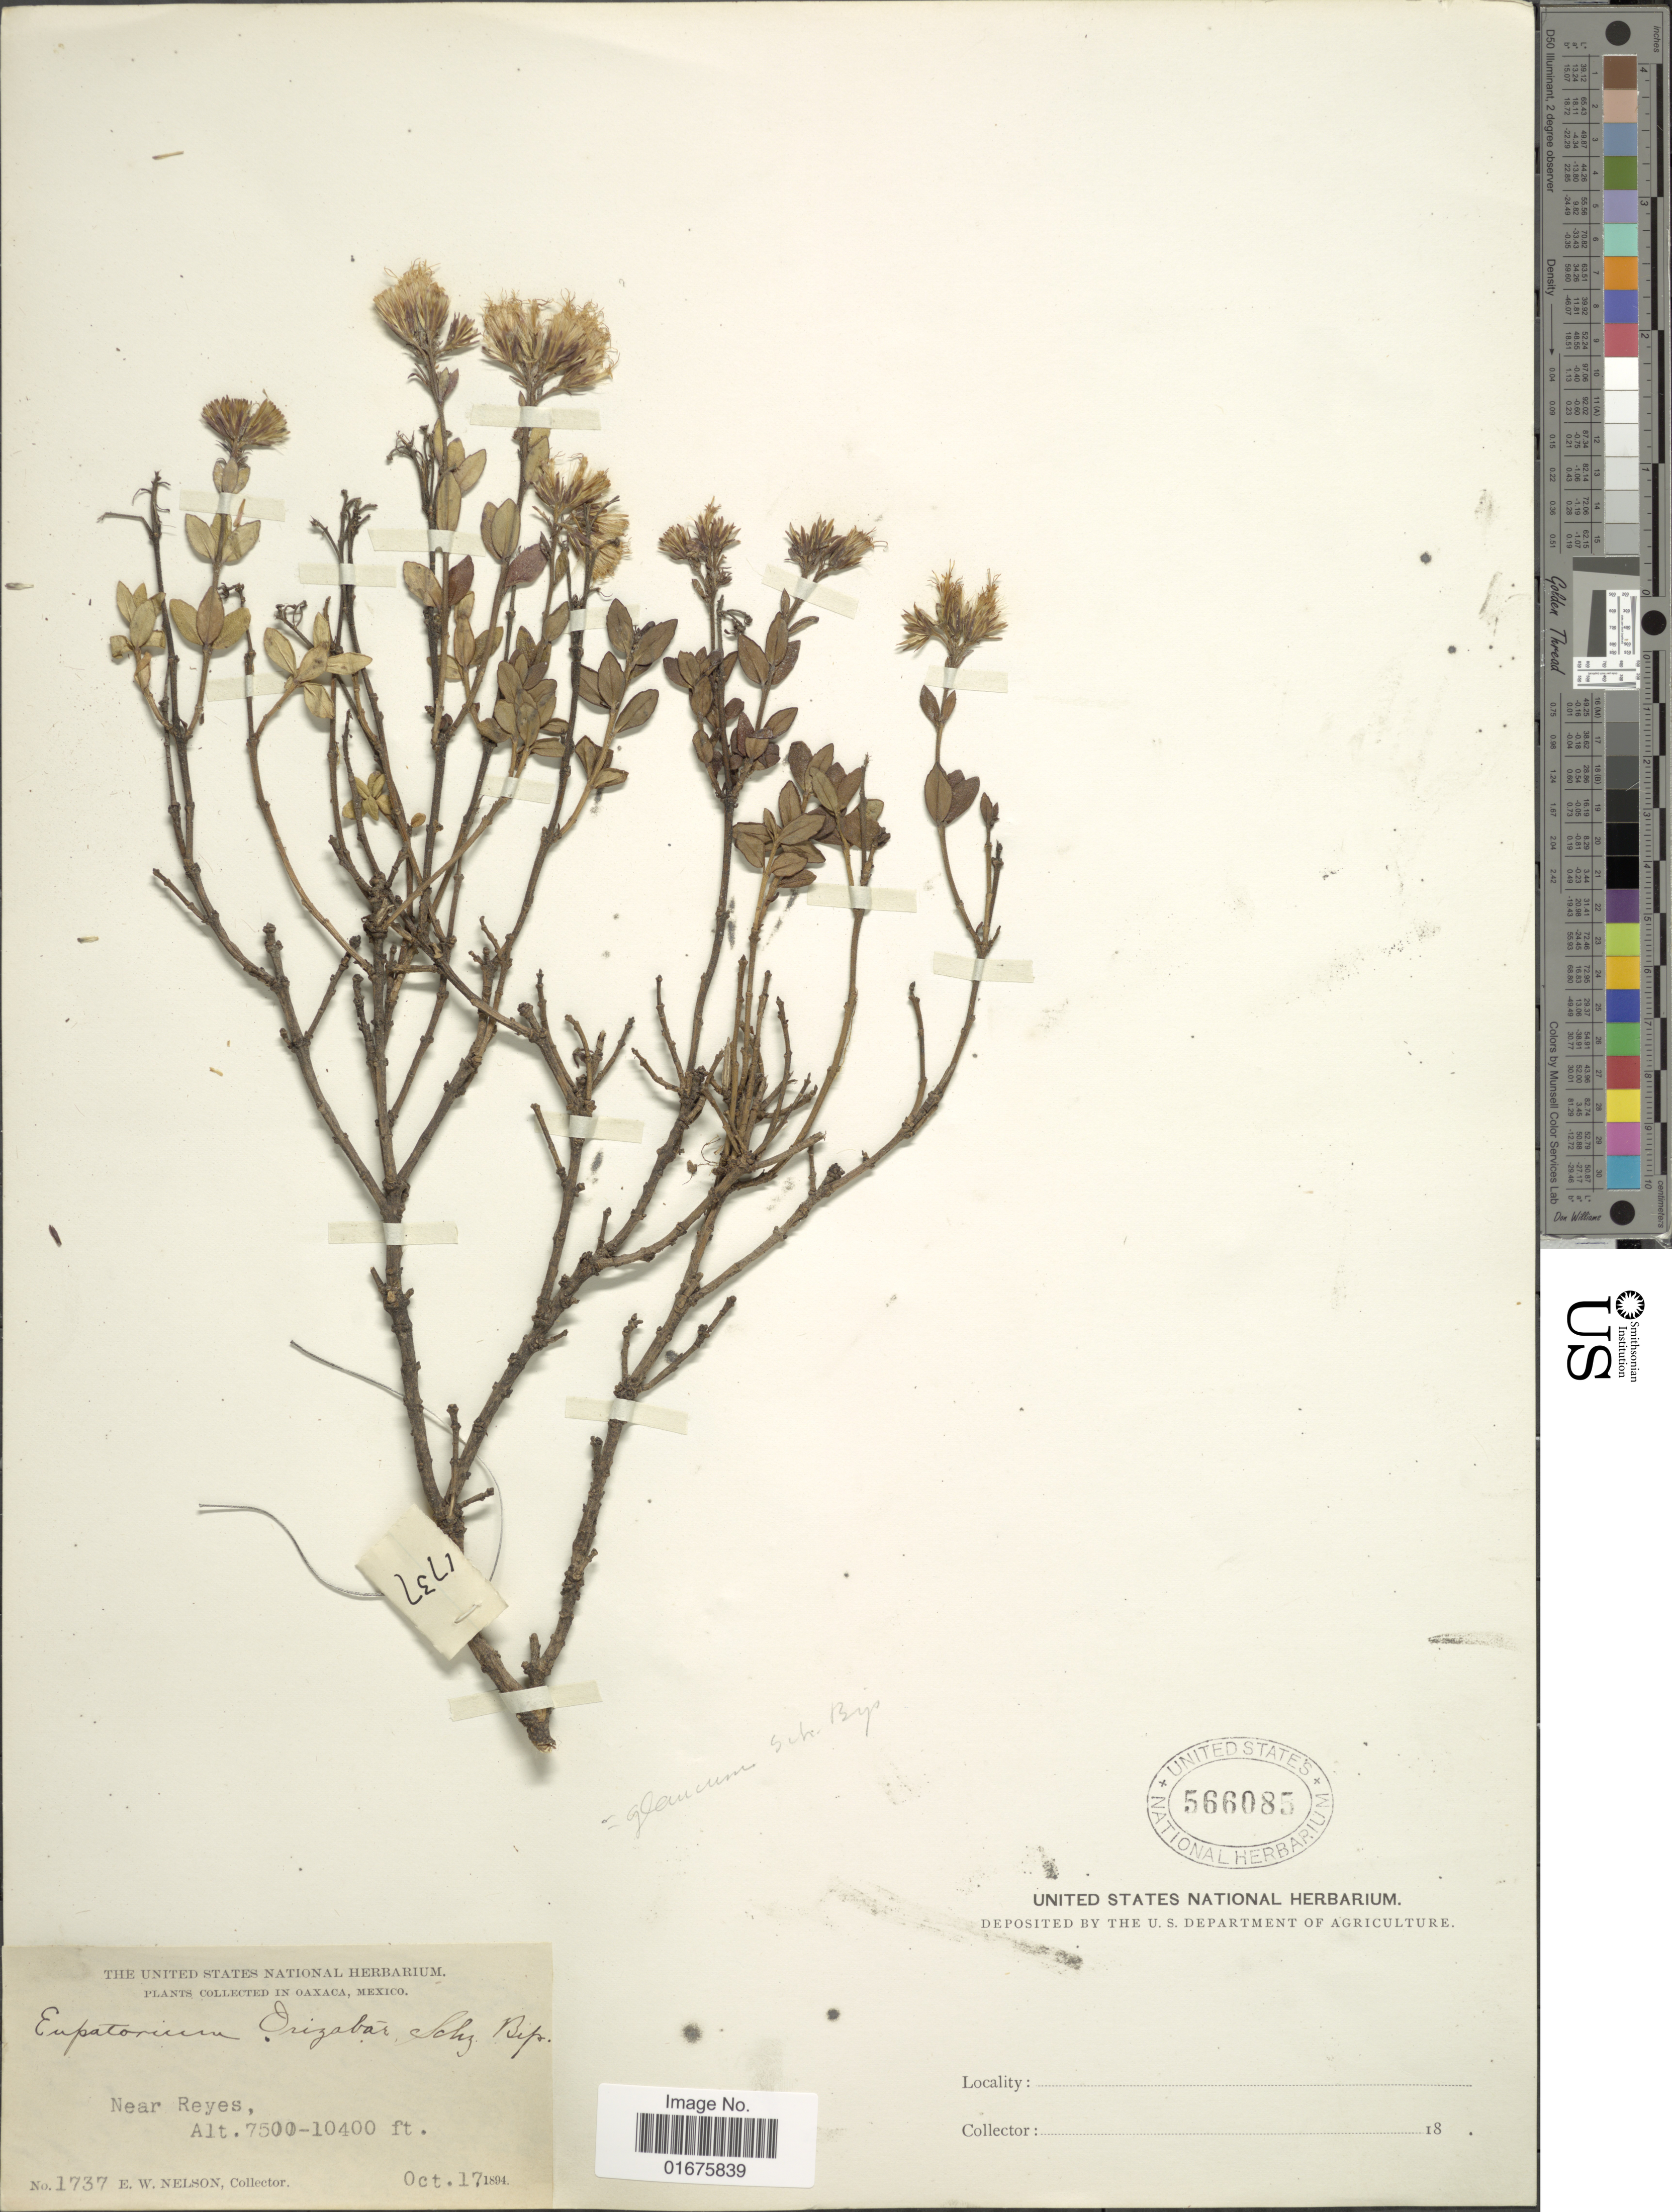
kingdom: Plantae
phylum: Tracheophyta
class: Magnoliopsida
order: Asterales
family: Asteraceae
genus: Ageratina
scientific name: Ageratina glauca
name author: (Sch. Bip. ex Klatt) R.M. King & H. Rob.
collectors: E. W. Nelson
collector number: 1737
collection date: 1894-10-17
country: Mexico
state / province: Oaxaca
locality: Near Reyes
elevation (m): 2286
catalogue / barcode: US 566085